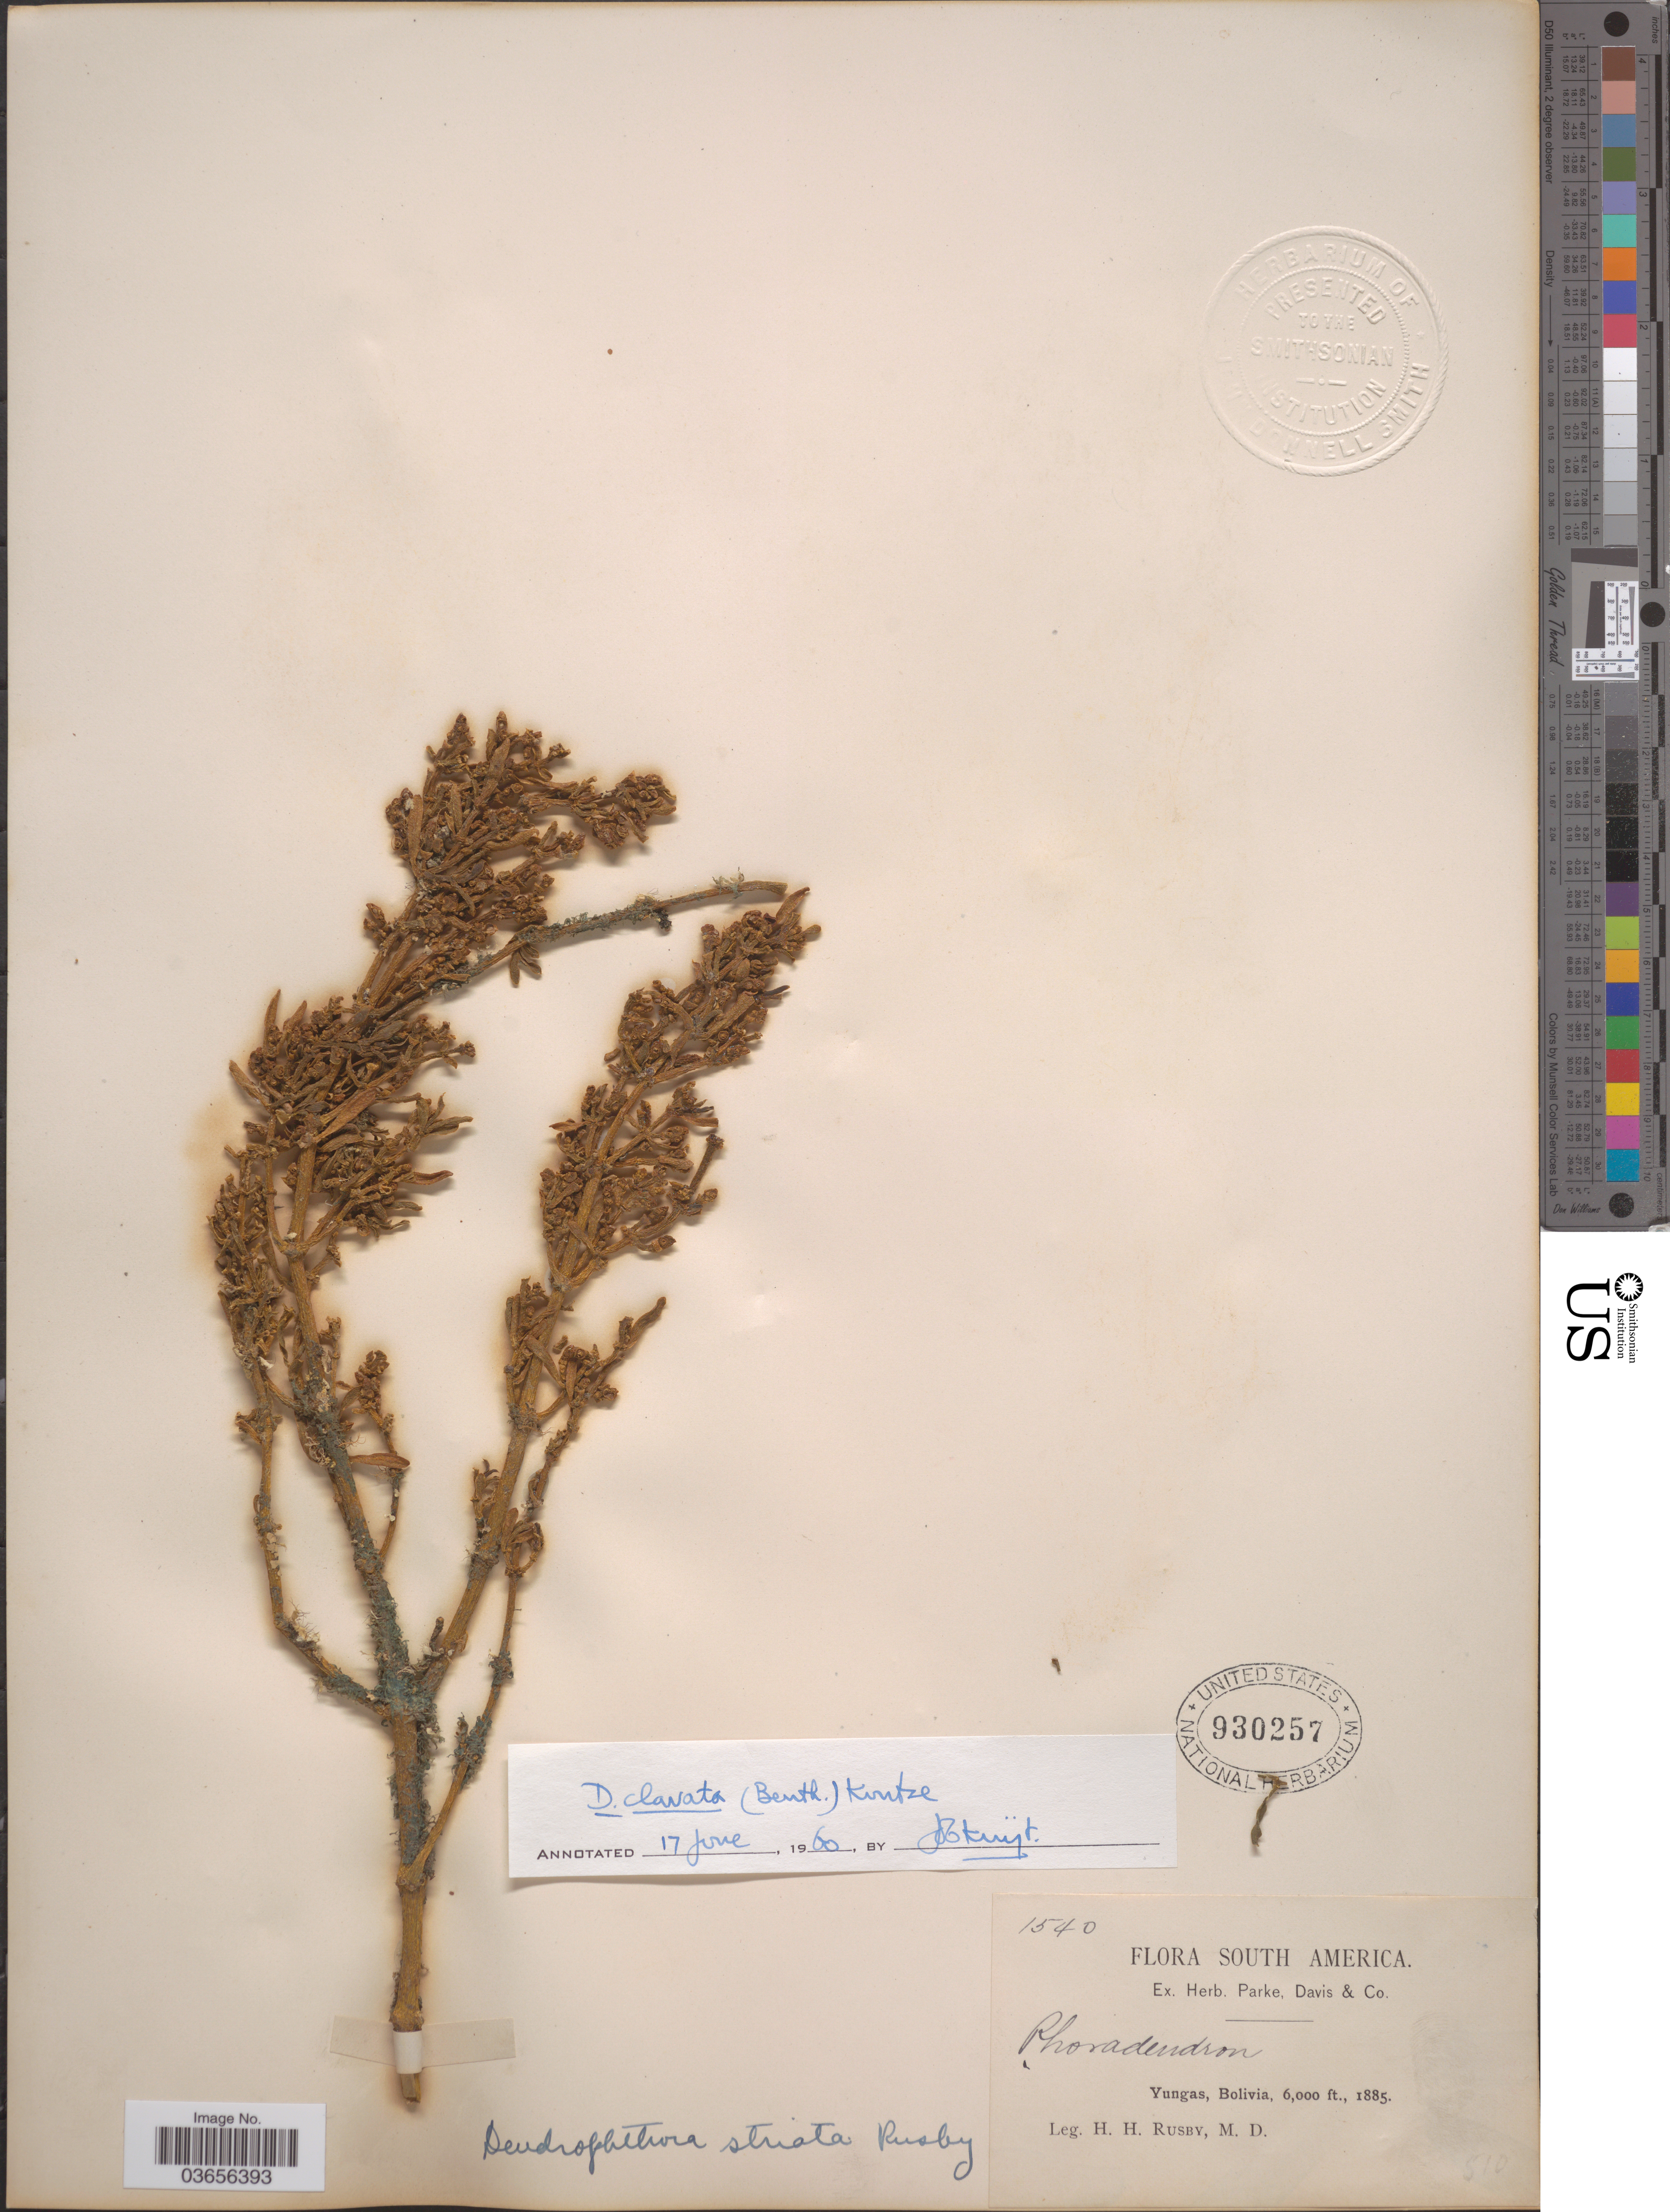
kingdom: Plantae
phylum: Tracheophyta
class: Magnoliopsida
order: Santalales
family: Viscaceae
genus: Dendrophthora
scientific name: Dendrophthora clavata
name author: (Benth.) Urb.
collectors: H. H. Rusby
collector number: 1540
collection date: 1885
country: Bolivia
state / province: La Paz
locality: Yungas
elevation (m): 1829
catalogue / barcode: US 930257